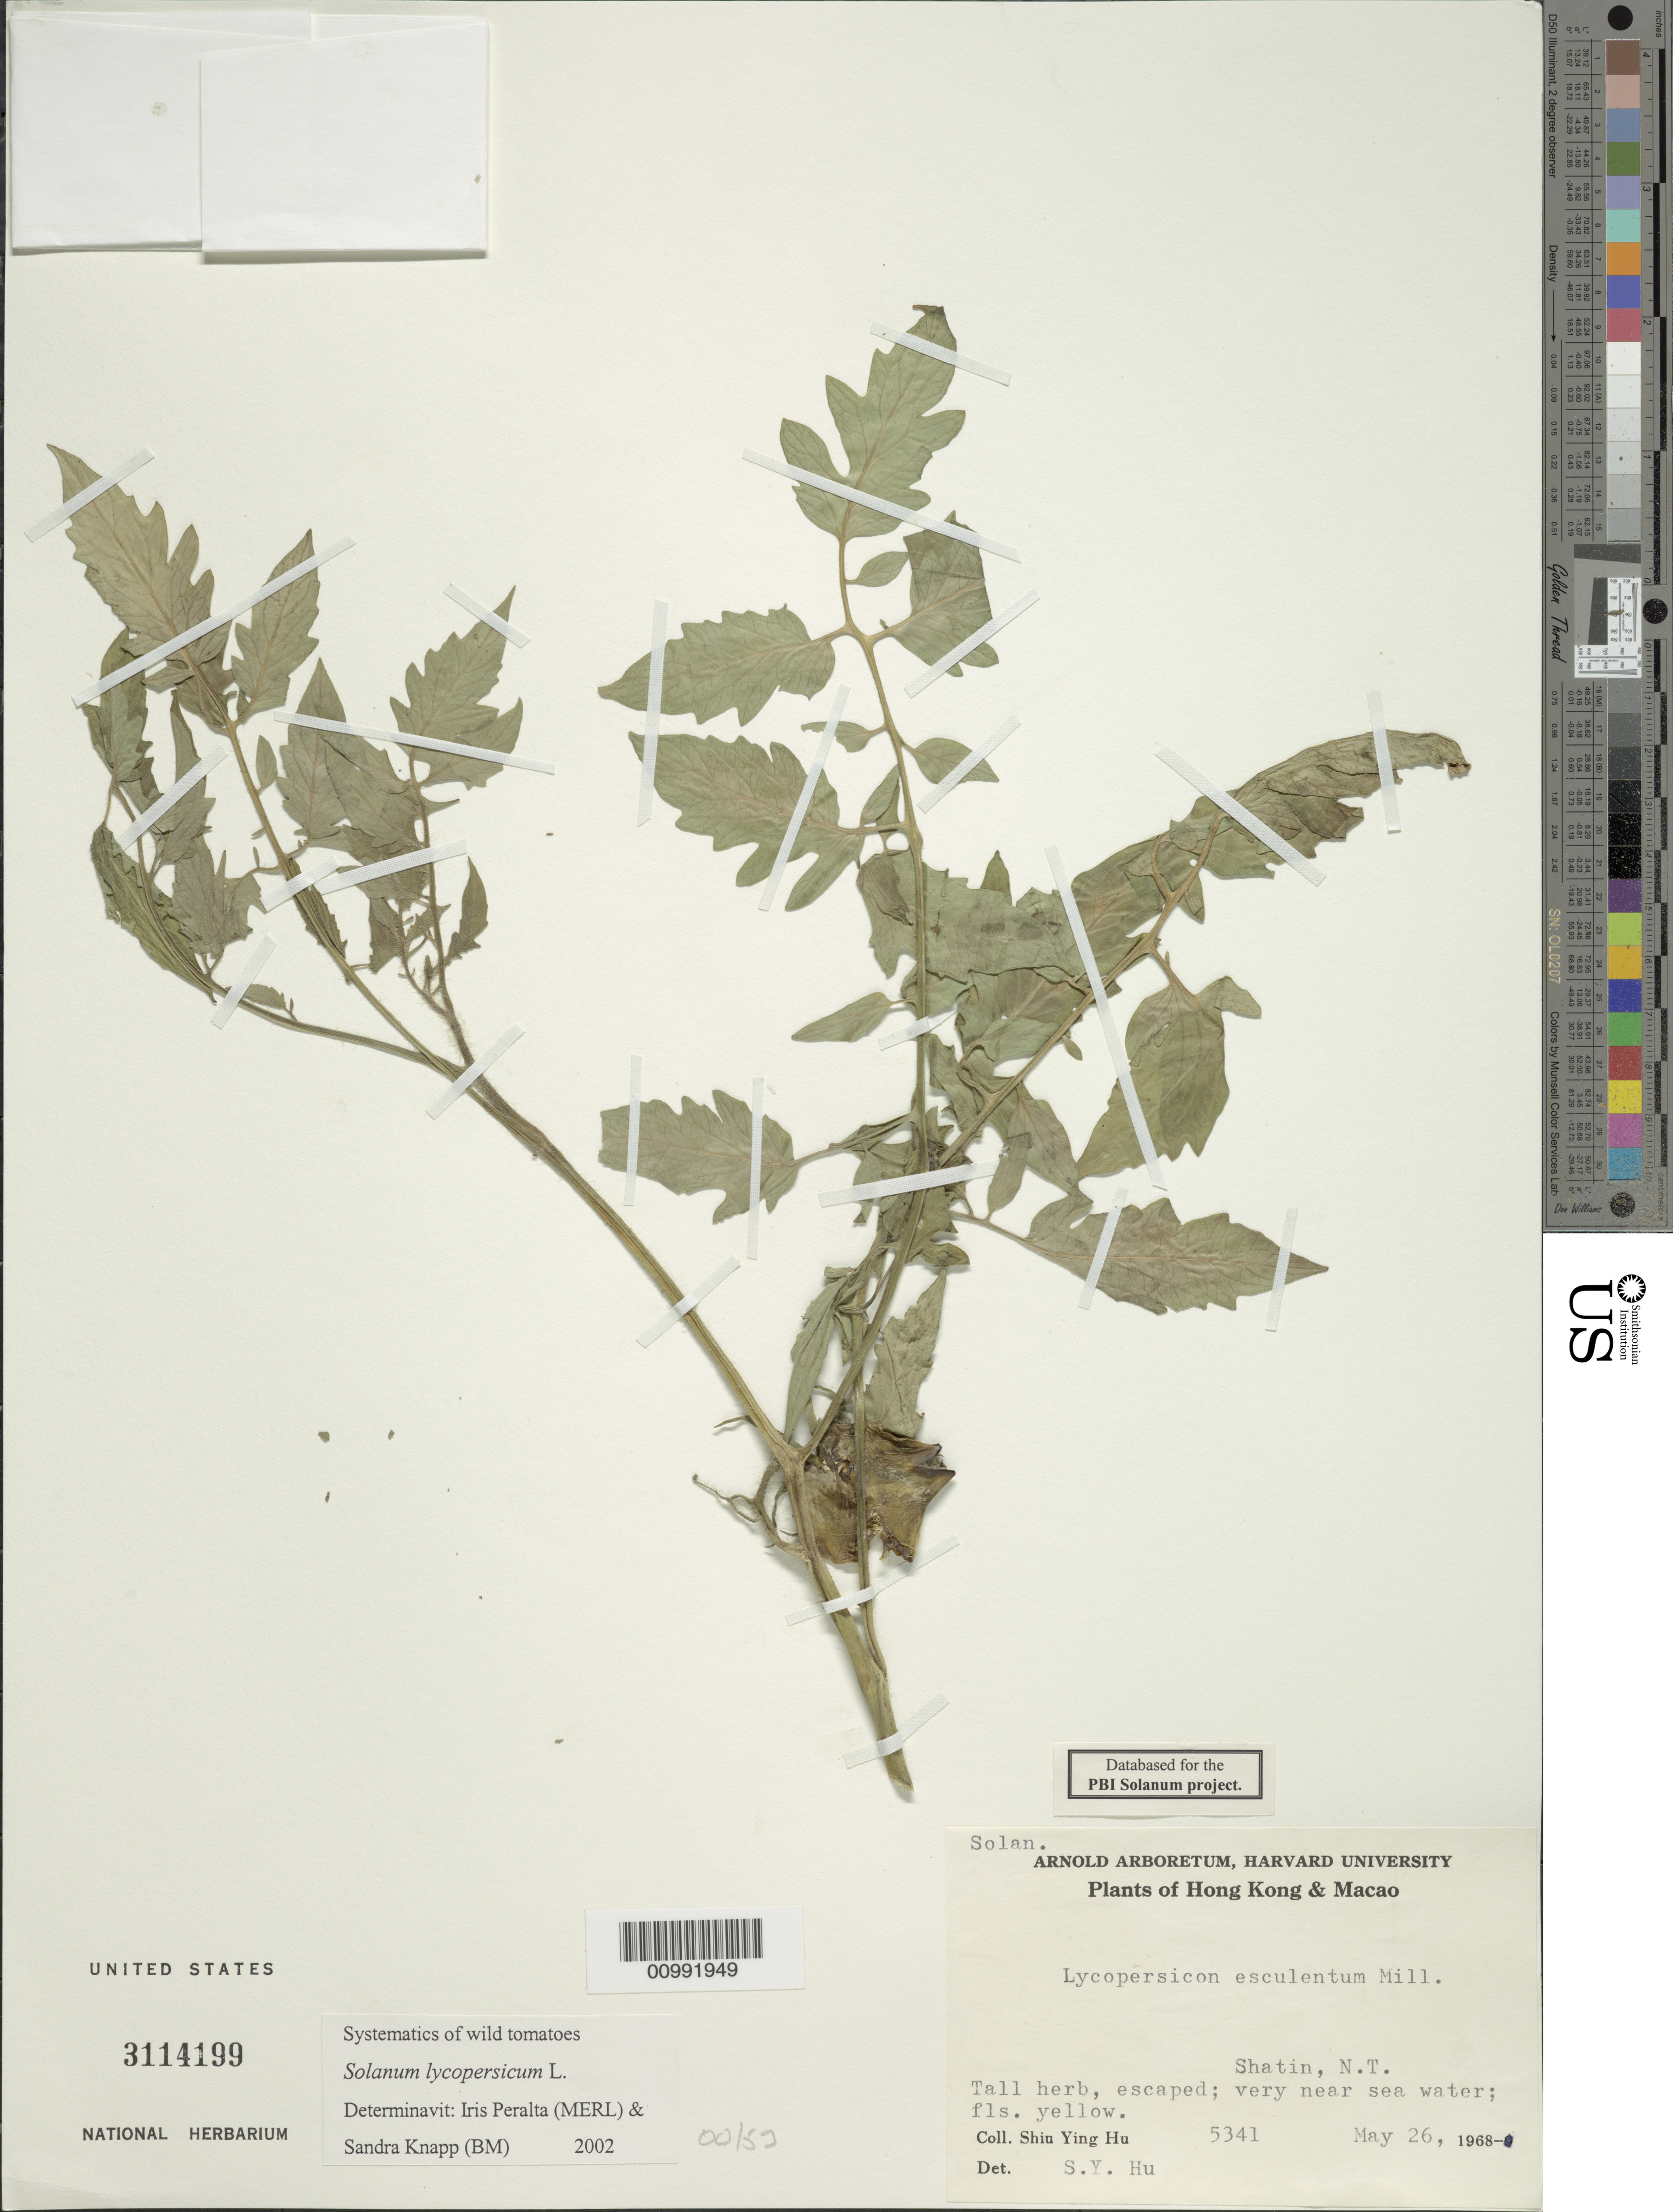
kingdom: Plantae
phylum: Tracheophyta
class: Magnoliopsida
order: Solanales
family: Solanaceae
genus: Solanum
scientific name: Solanum lycopersicum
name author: L.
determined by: Peralta, Iris E.; Knapp, S. D.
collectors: S. Y. Hu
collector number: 5341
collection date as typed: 26 May 1968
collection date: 1968-05-26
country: China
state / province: Hong Kong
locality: Hong Kong and the New Territories; Shatin, New Territories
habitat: h: escaped, very near sea water;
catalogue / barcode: US 3114199